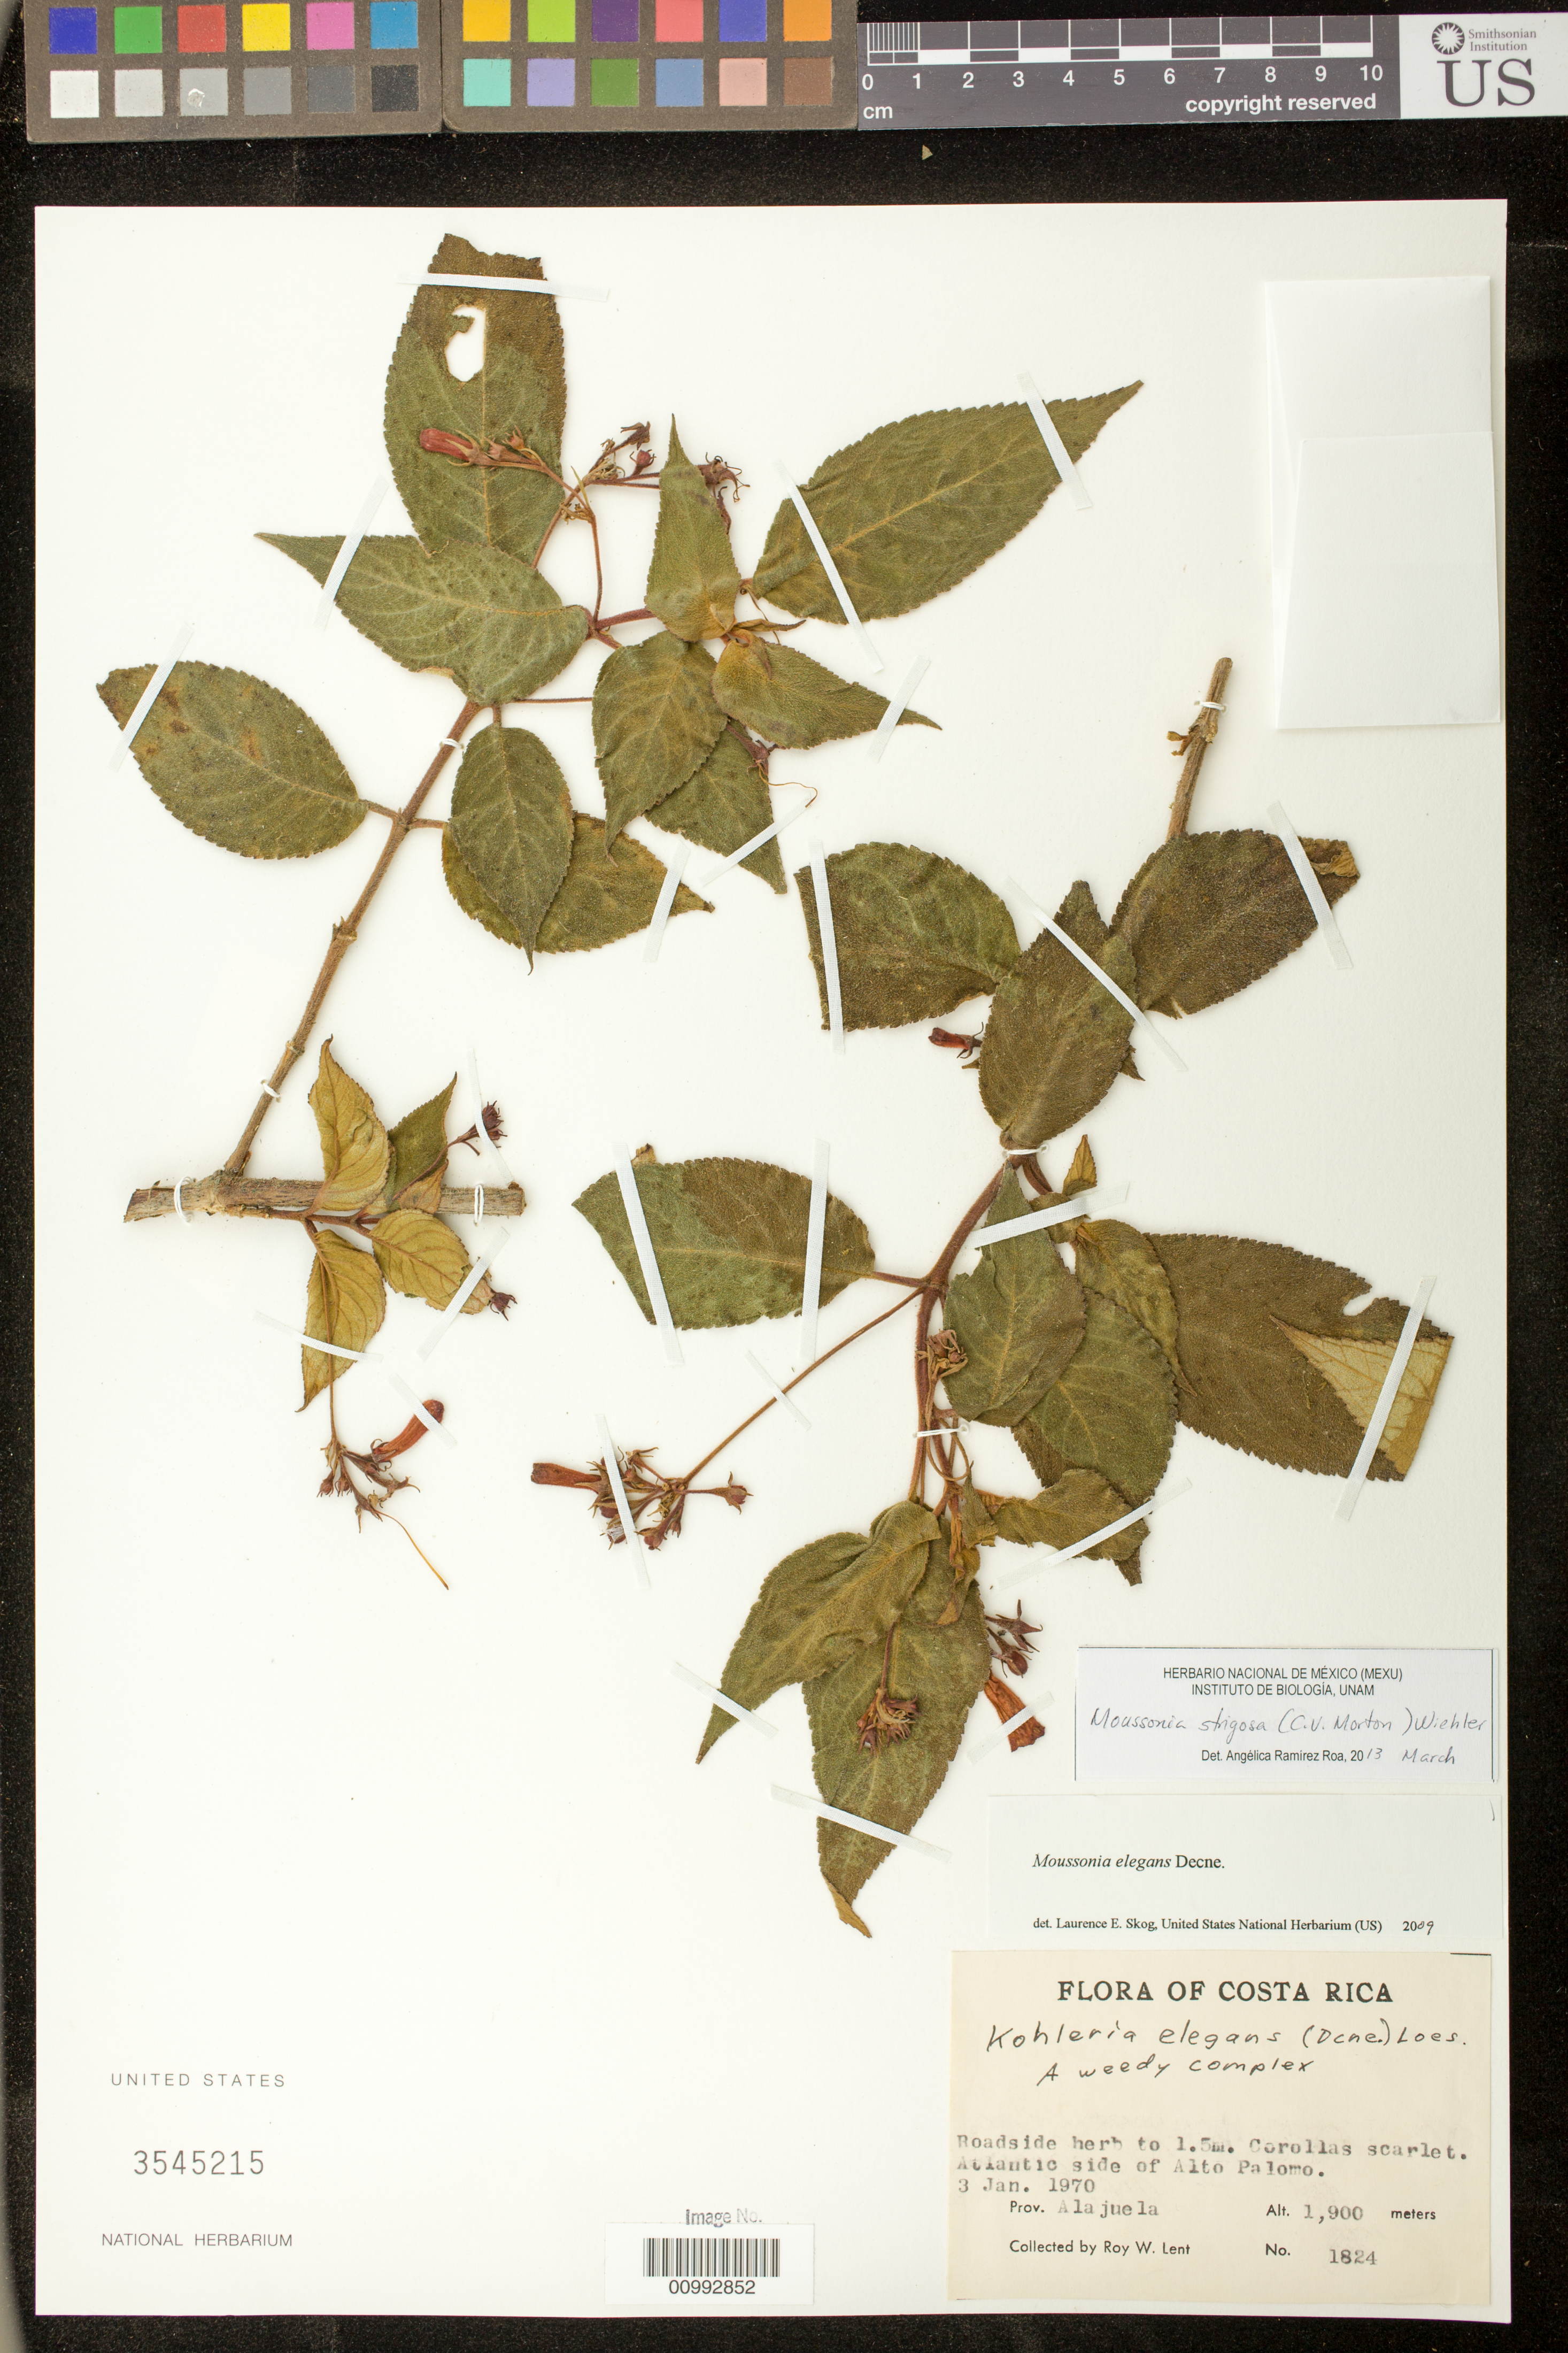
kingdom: Plantae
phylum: Tracheophyta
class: Magnoliopsida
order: Lamiales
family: Gesneriaceae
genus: Moussonia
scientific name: Moussonia strigosa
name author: (C.V. Morton) Wiehler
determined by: Ramírez-Roa, A.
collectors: R. W. Lent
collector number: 1824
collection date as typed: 03 Jan 1970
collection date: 1970-01-03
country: Costa Rica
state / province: Alajuela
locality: Atlantic side of Alto Palomo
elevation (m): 1900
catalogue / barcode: US 3545215